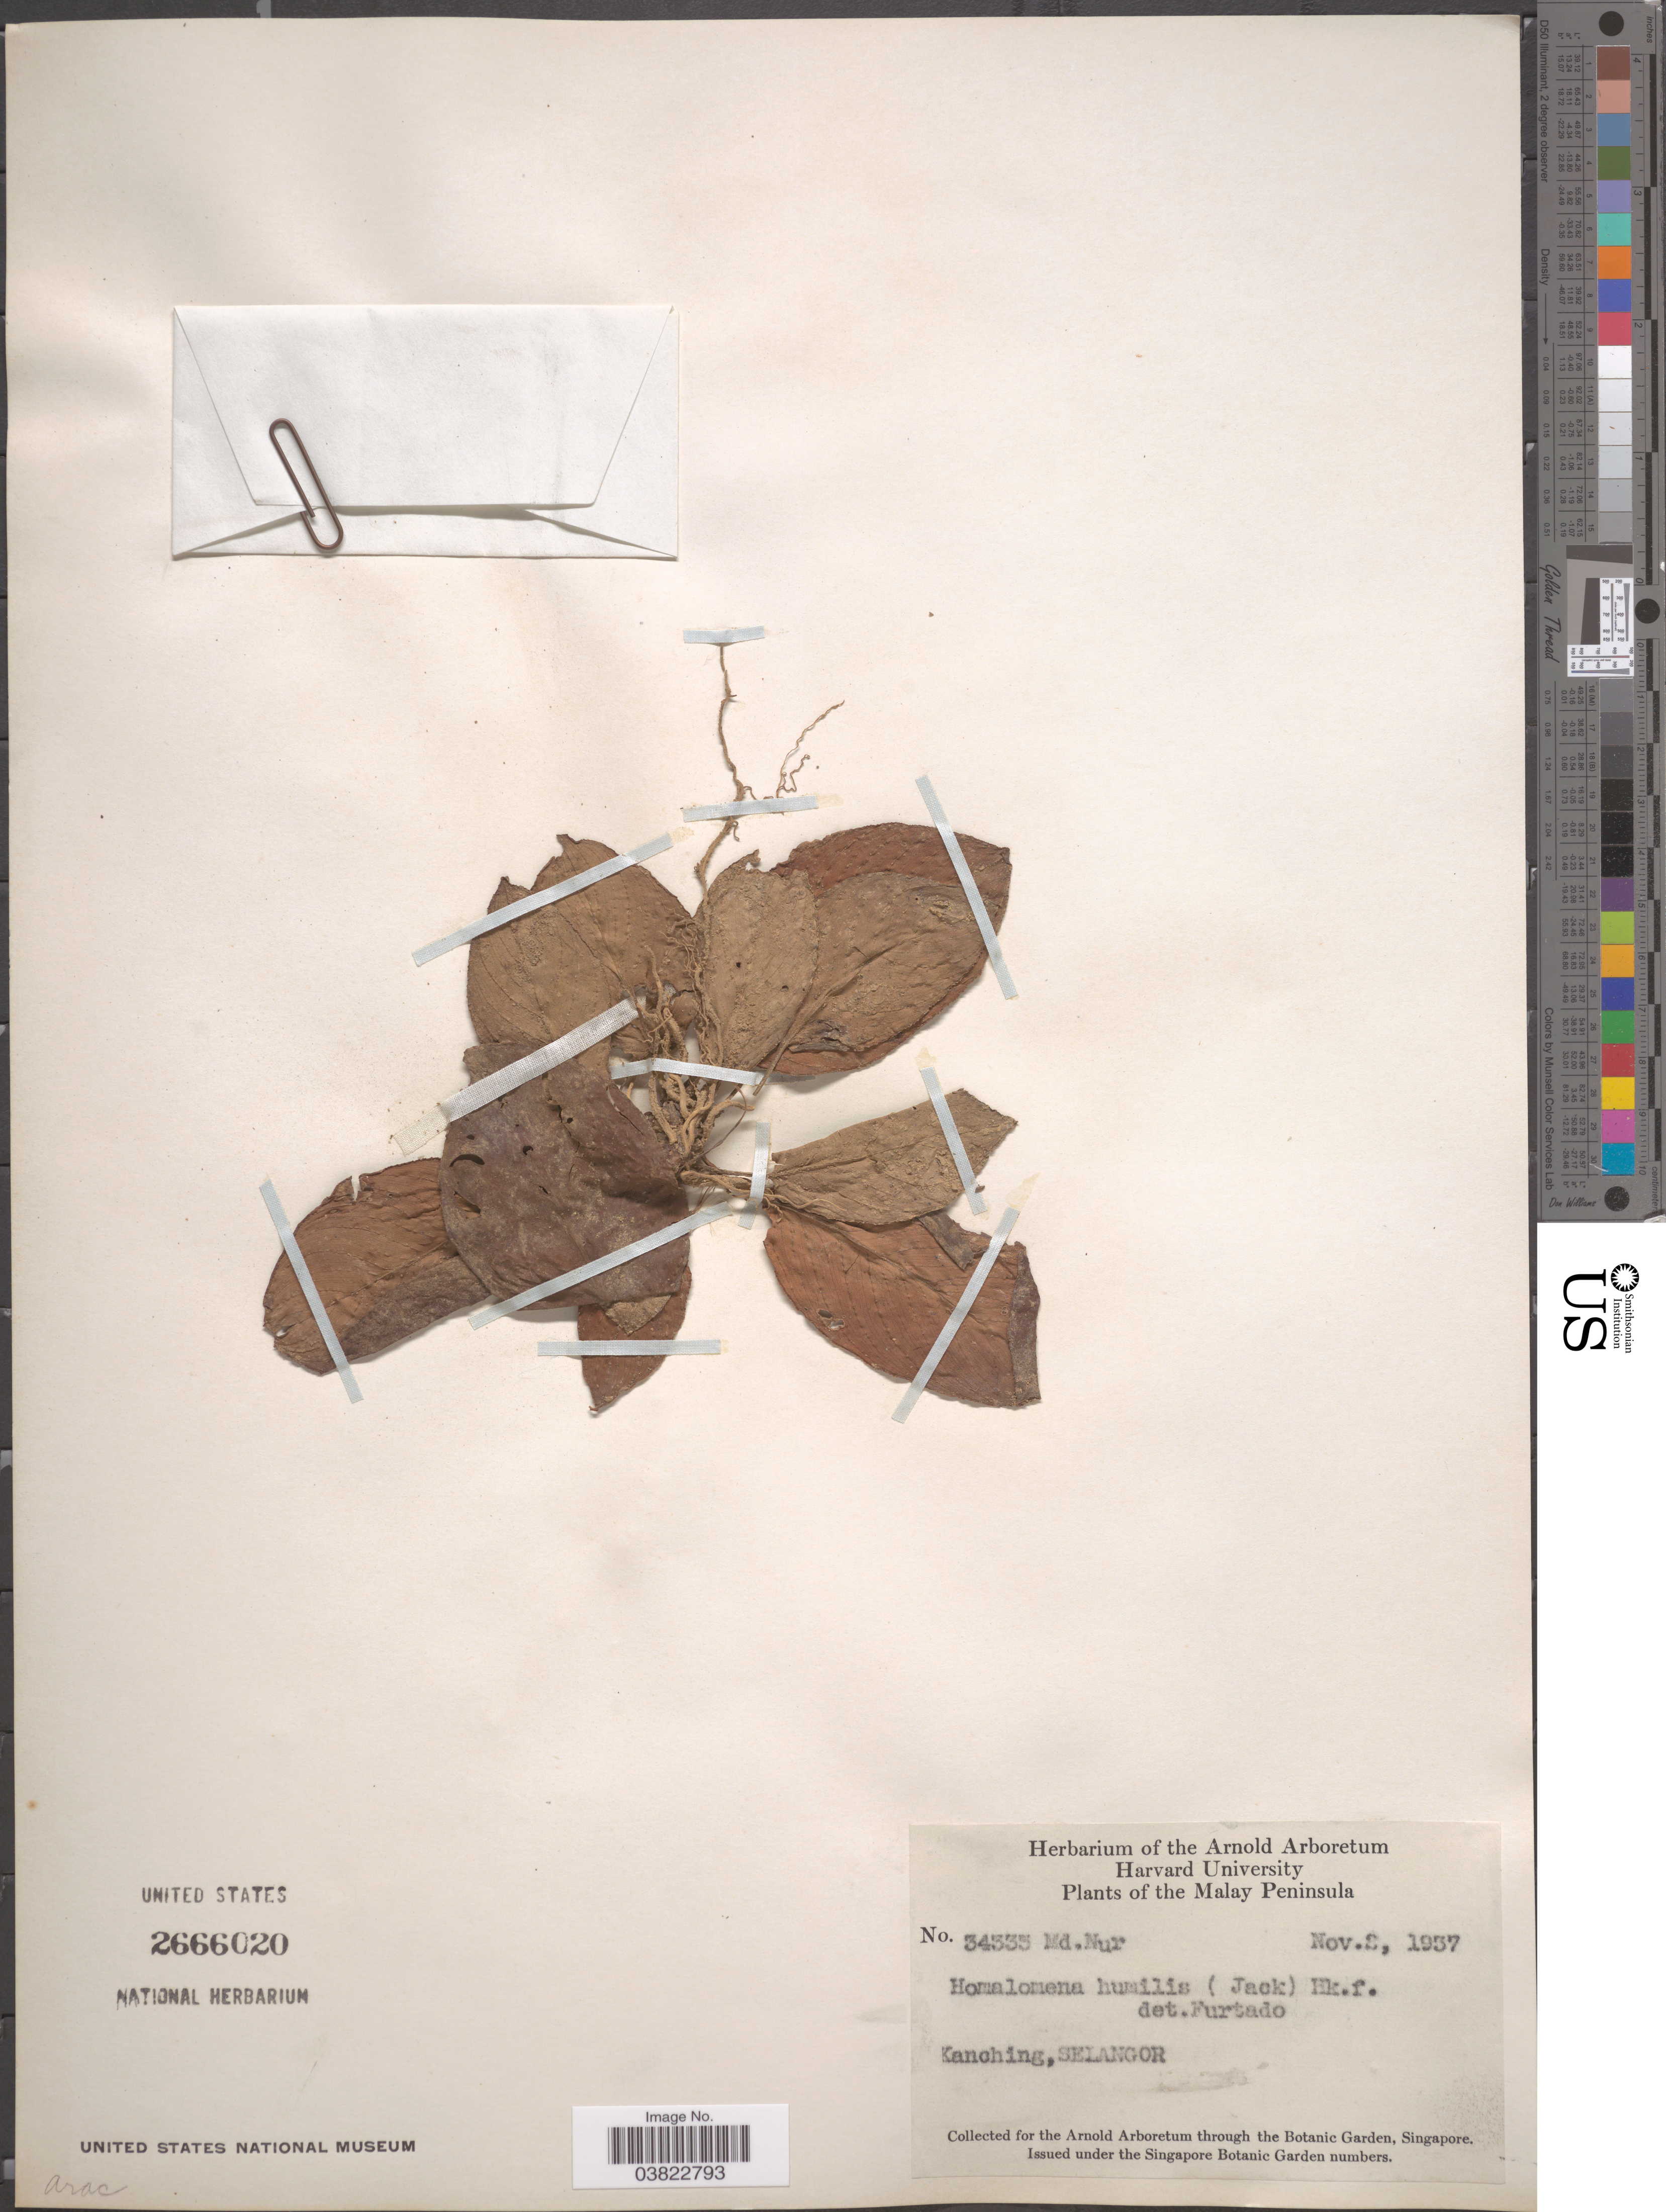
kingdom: Plantae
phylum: Tracheophyta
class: Liliopsida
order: Alismatales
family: Araceae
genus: Homalomena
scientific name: Homalomena humilis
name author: (Jack) Hook. f.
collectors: M. Nur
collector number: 34335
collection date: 1937-11-02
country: Malaysia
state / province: Selangor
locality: Malay Peninsula. Kanching.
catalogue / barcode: US 2666020